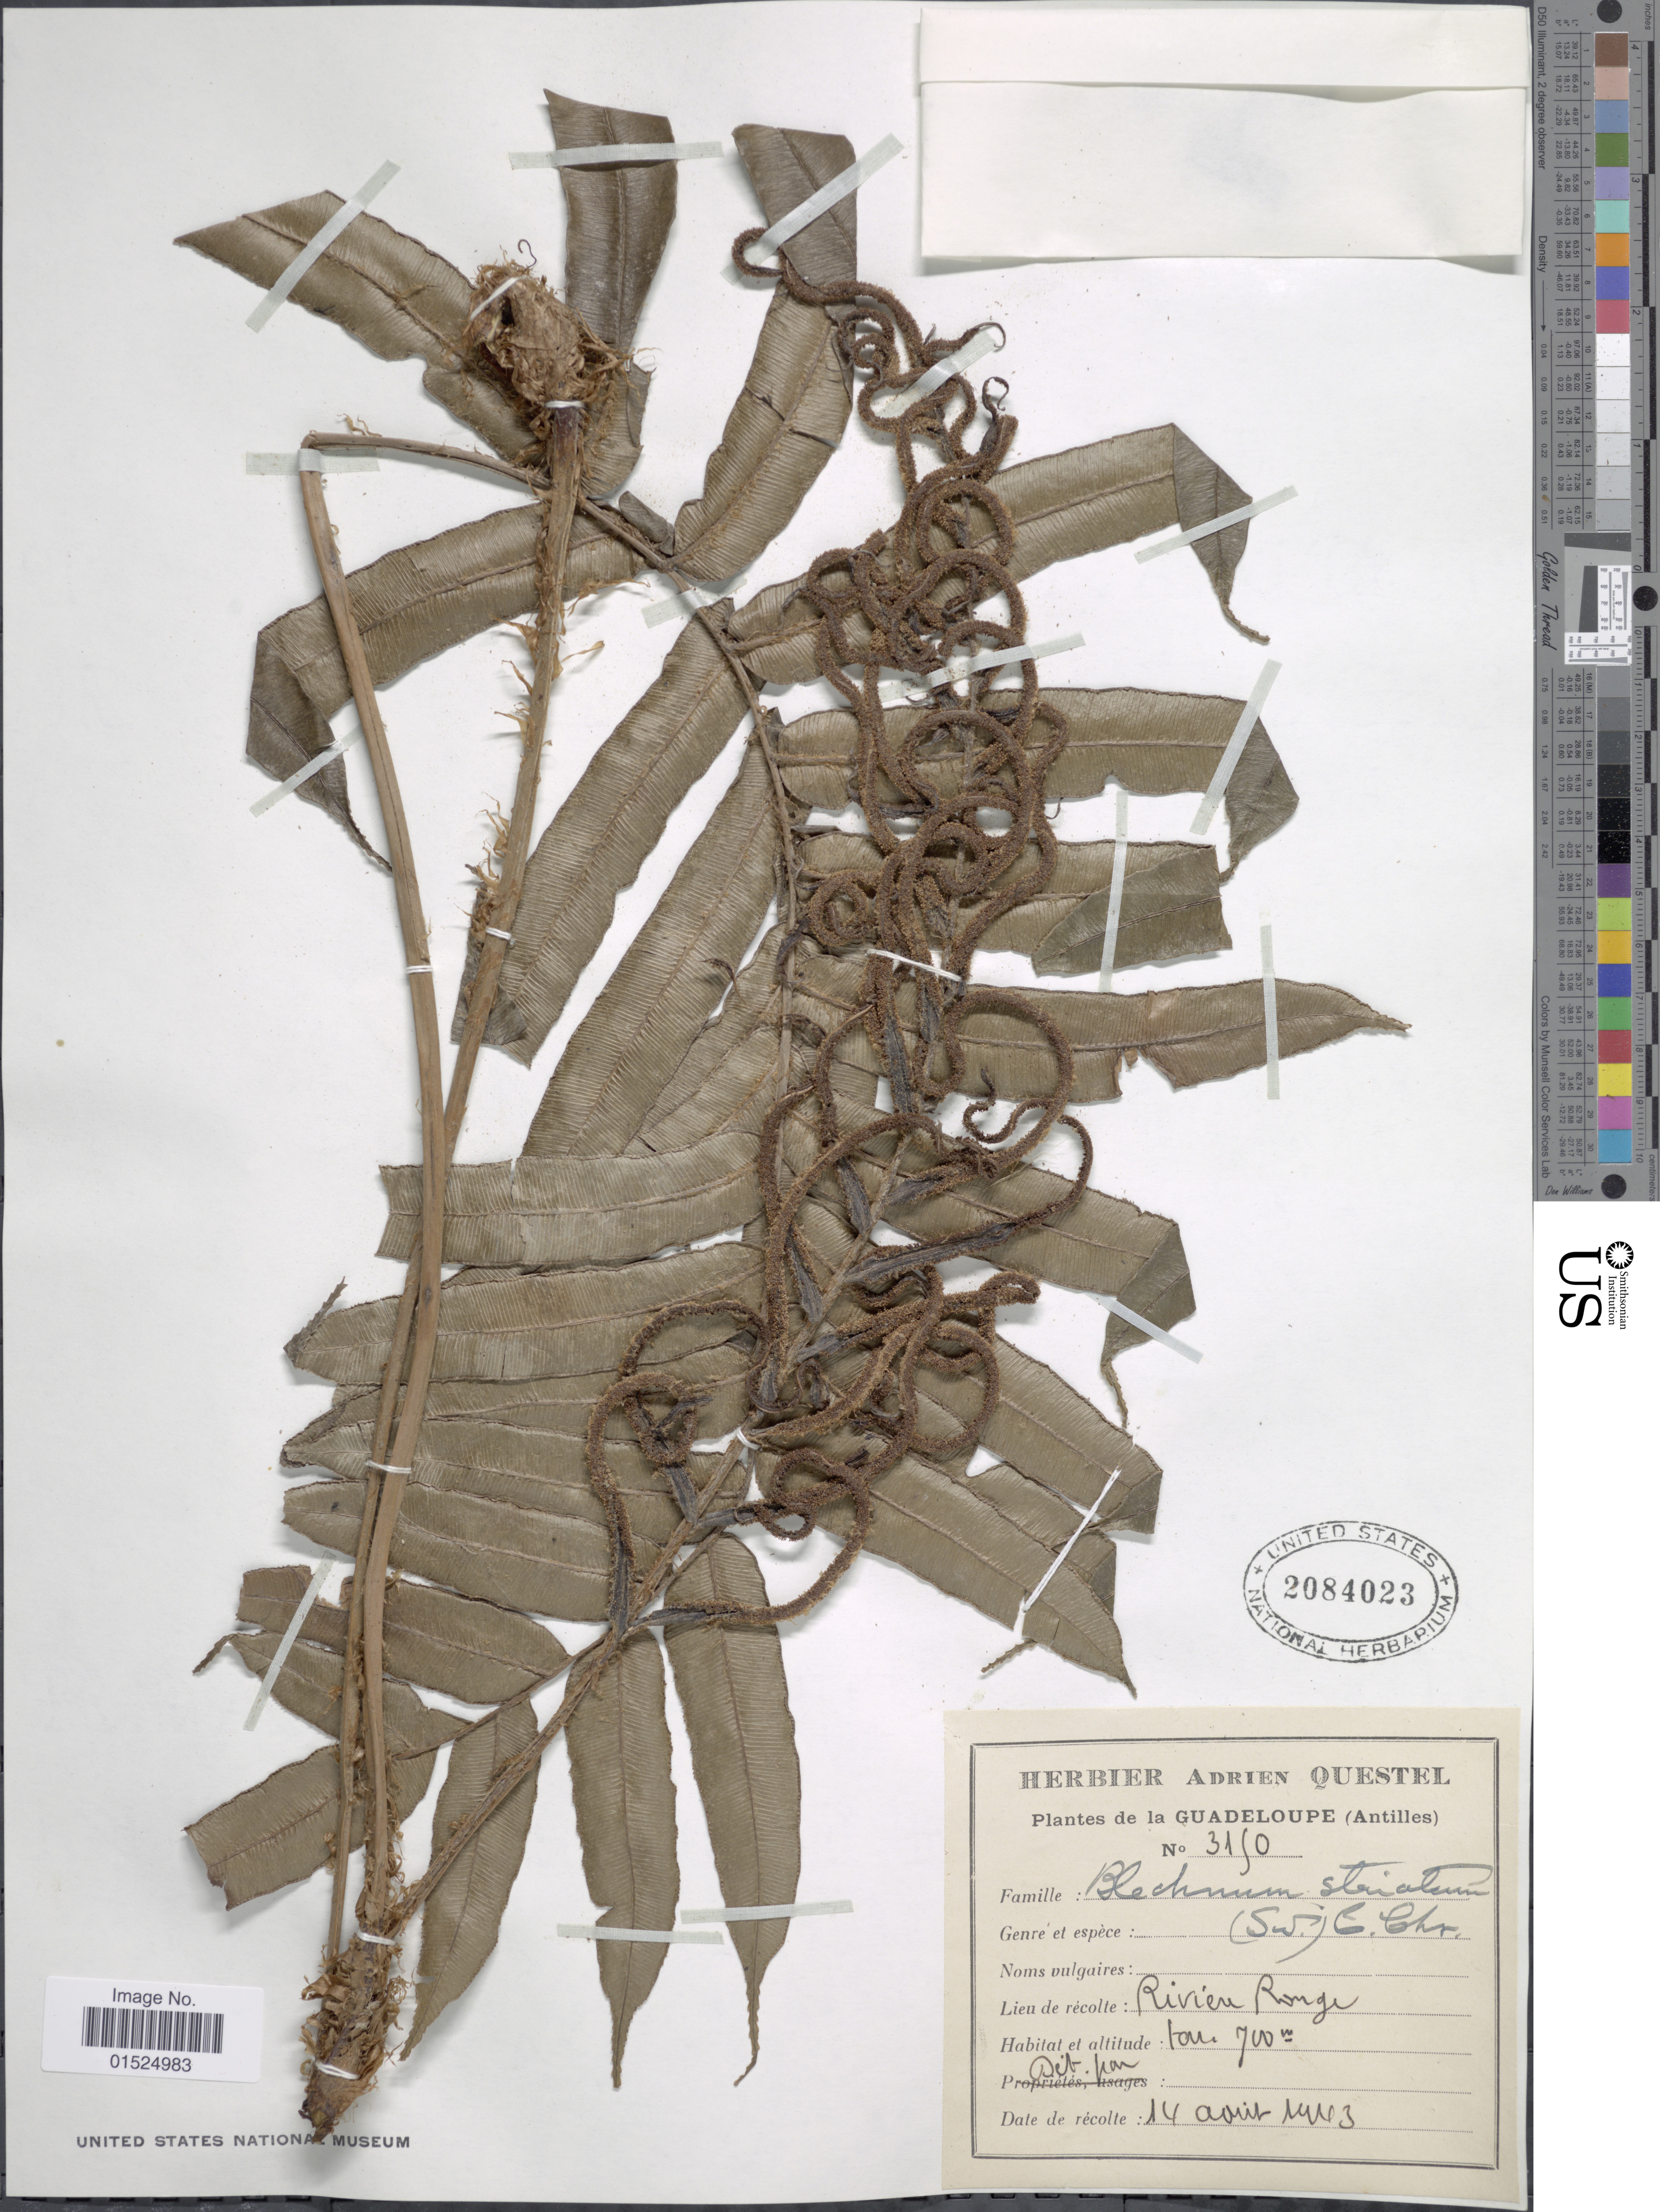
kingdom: Plantae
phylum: Tracheophyta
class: Polypodiopsida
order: Polypodiales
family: Blechnaceae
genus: Blechnum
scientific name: Blechnum ryanii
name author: Hieron.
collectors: ex herb. A. Questal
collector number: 3180*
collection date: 1943-04-14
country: Guadeloupe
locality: Rivière Rouge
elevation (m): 700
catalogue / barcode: US 2084023